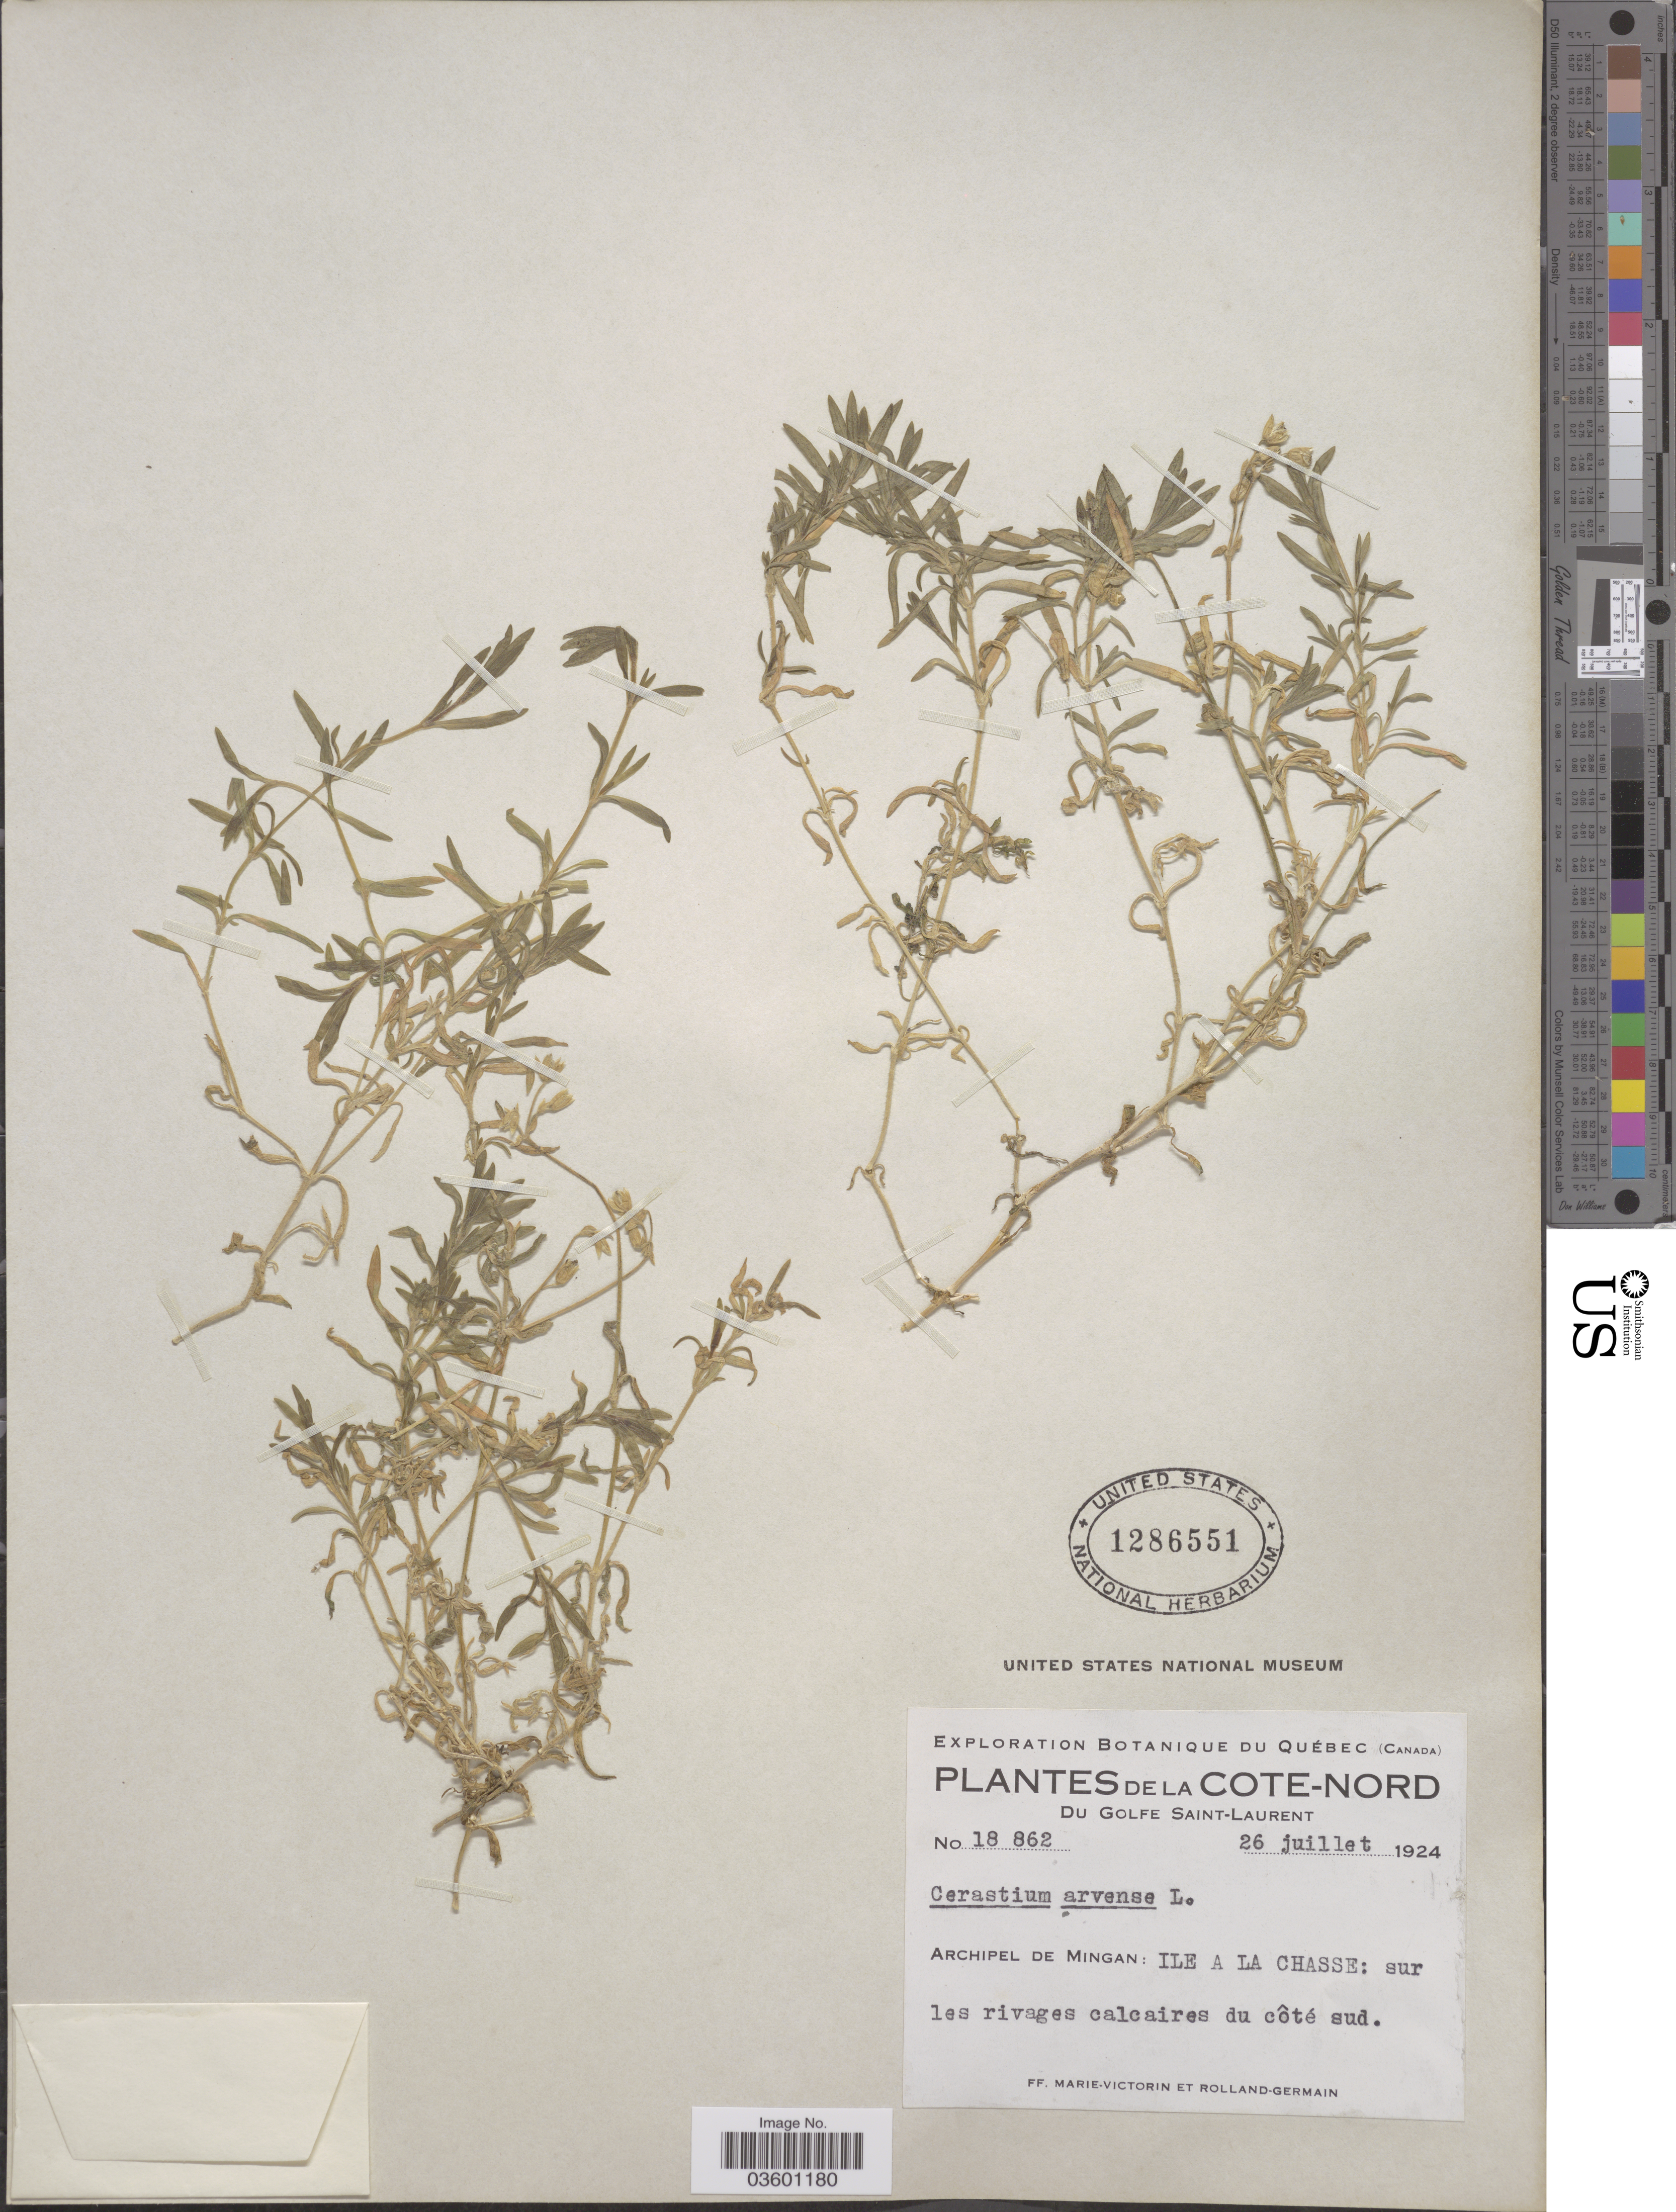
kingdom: Plantae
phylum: Tracheophyta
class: Magnoliopsida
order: Caryophyllales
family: Caryophyllaceae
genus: Cerastium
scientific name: Cerastium arvense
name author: L.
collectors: F. Marie-Victorin & Rolland-Germain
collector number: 18862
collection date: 1924-07-26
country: Canada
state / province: Quebec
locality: Cote-Nord. Du Golfe Saint-Laurent. Archipel de Mingan: Ile a La Chasse.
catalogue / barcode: US 1286551